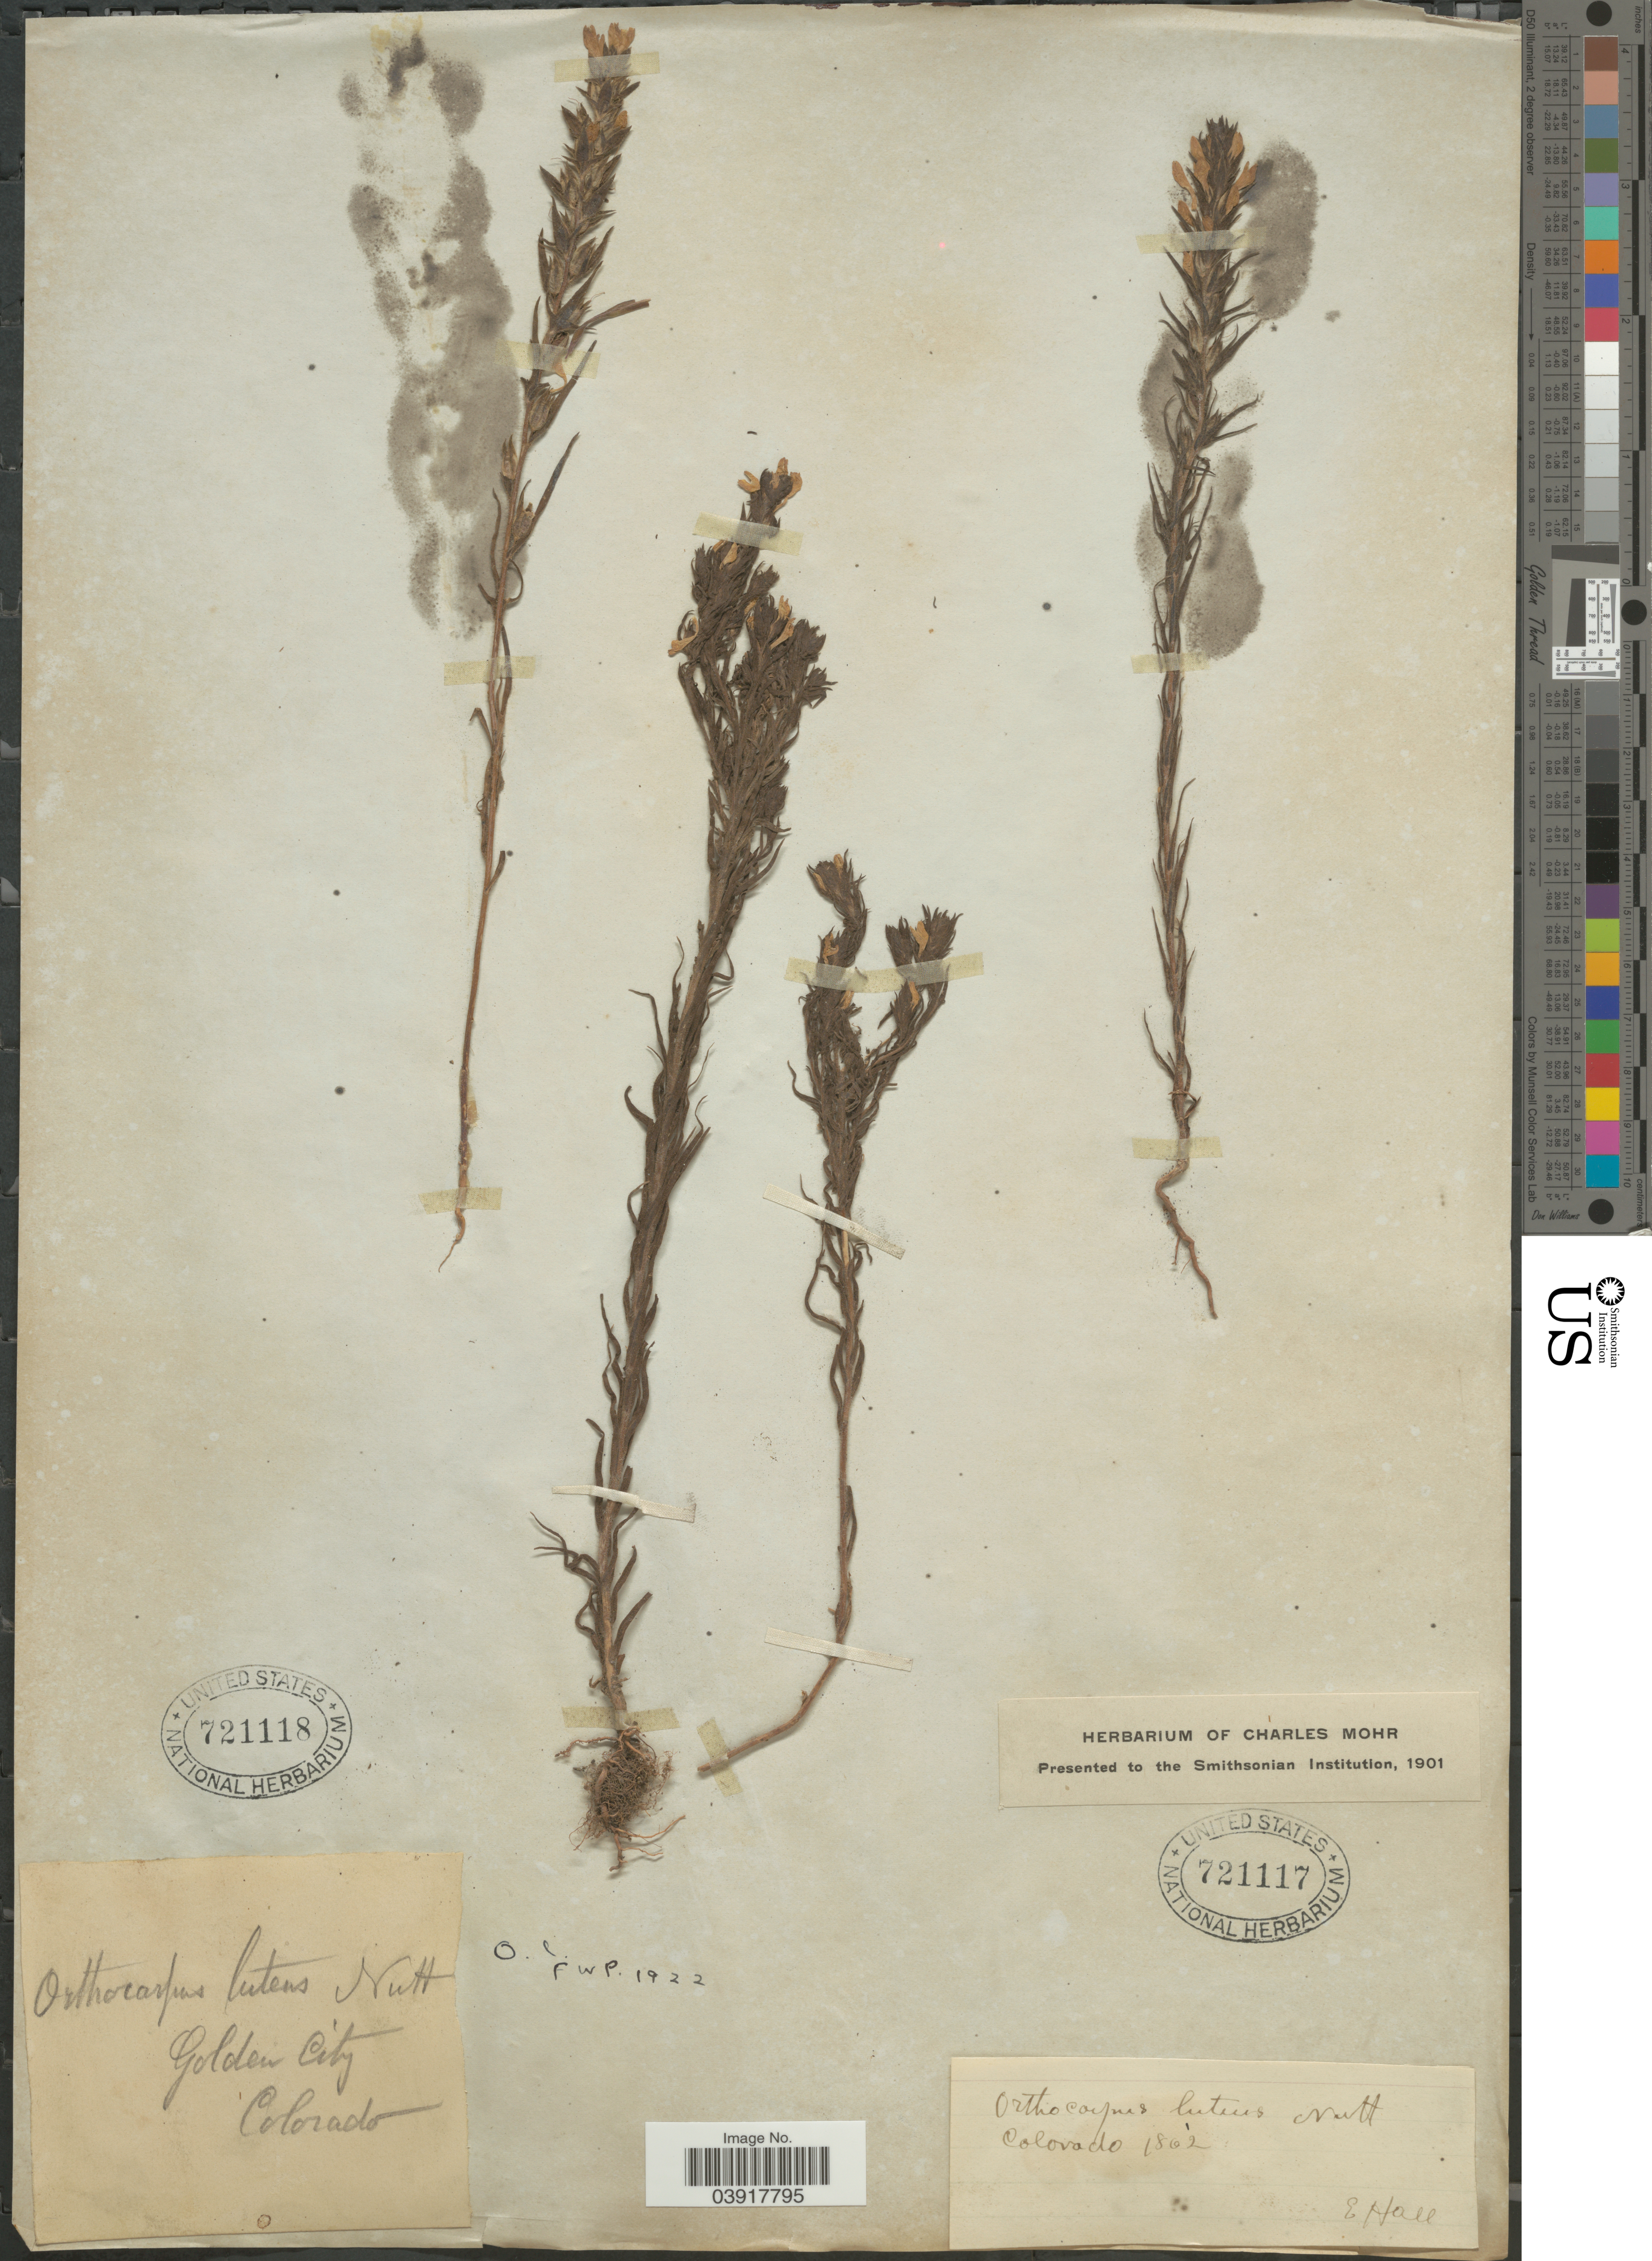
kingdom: Plantae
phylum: Tracheophyta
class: Magnoliopsida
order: Lamiales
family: Orobanchaceae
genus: Orthocarpus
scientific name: Orthocarpus luteus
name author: Nutt.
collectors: E. Hall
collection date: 1862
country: United States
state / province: Colorado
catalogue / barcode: US 721117-2